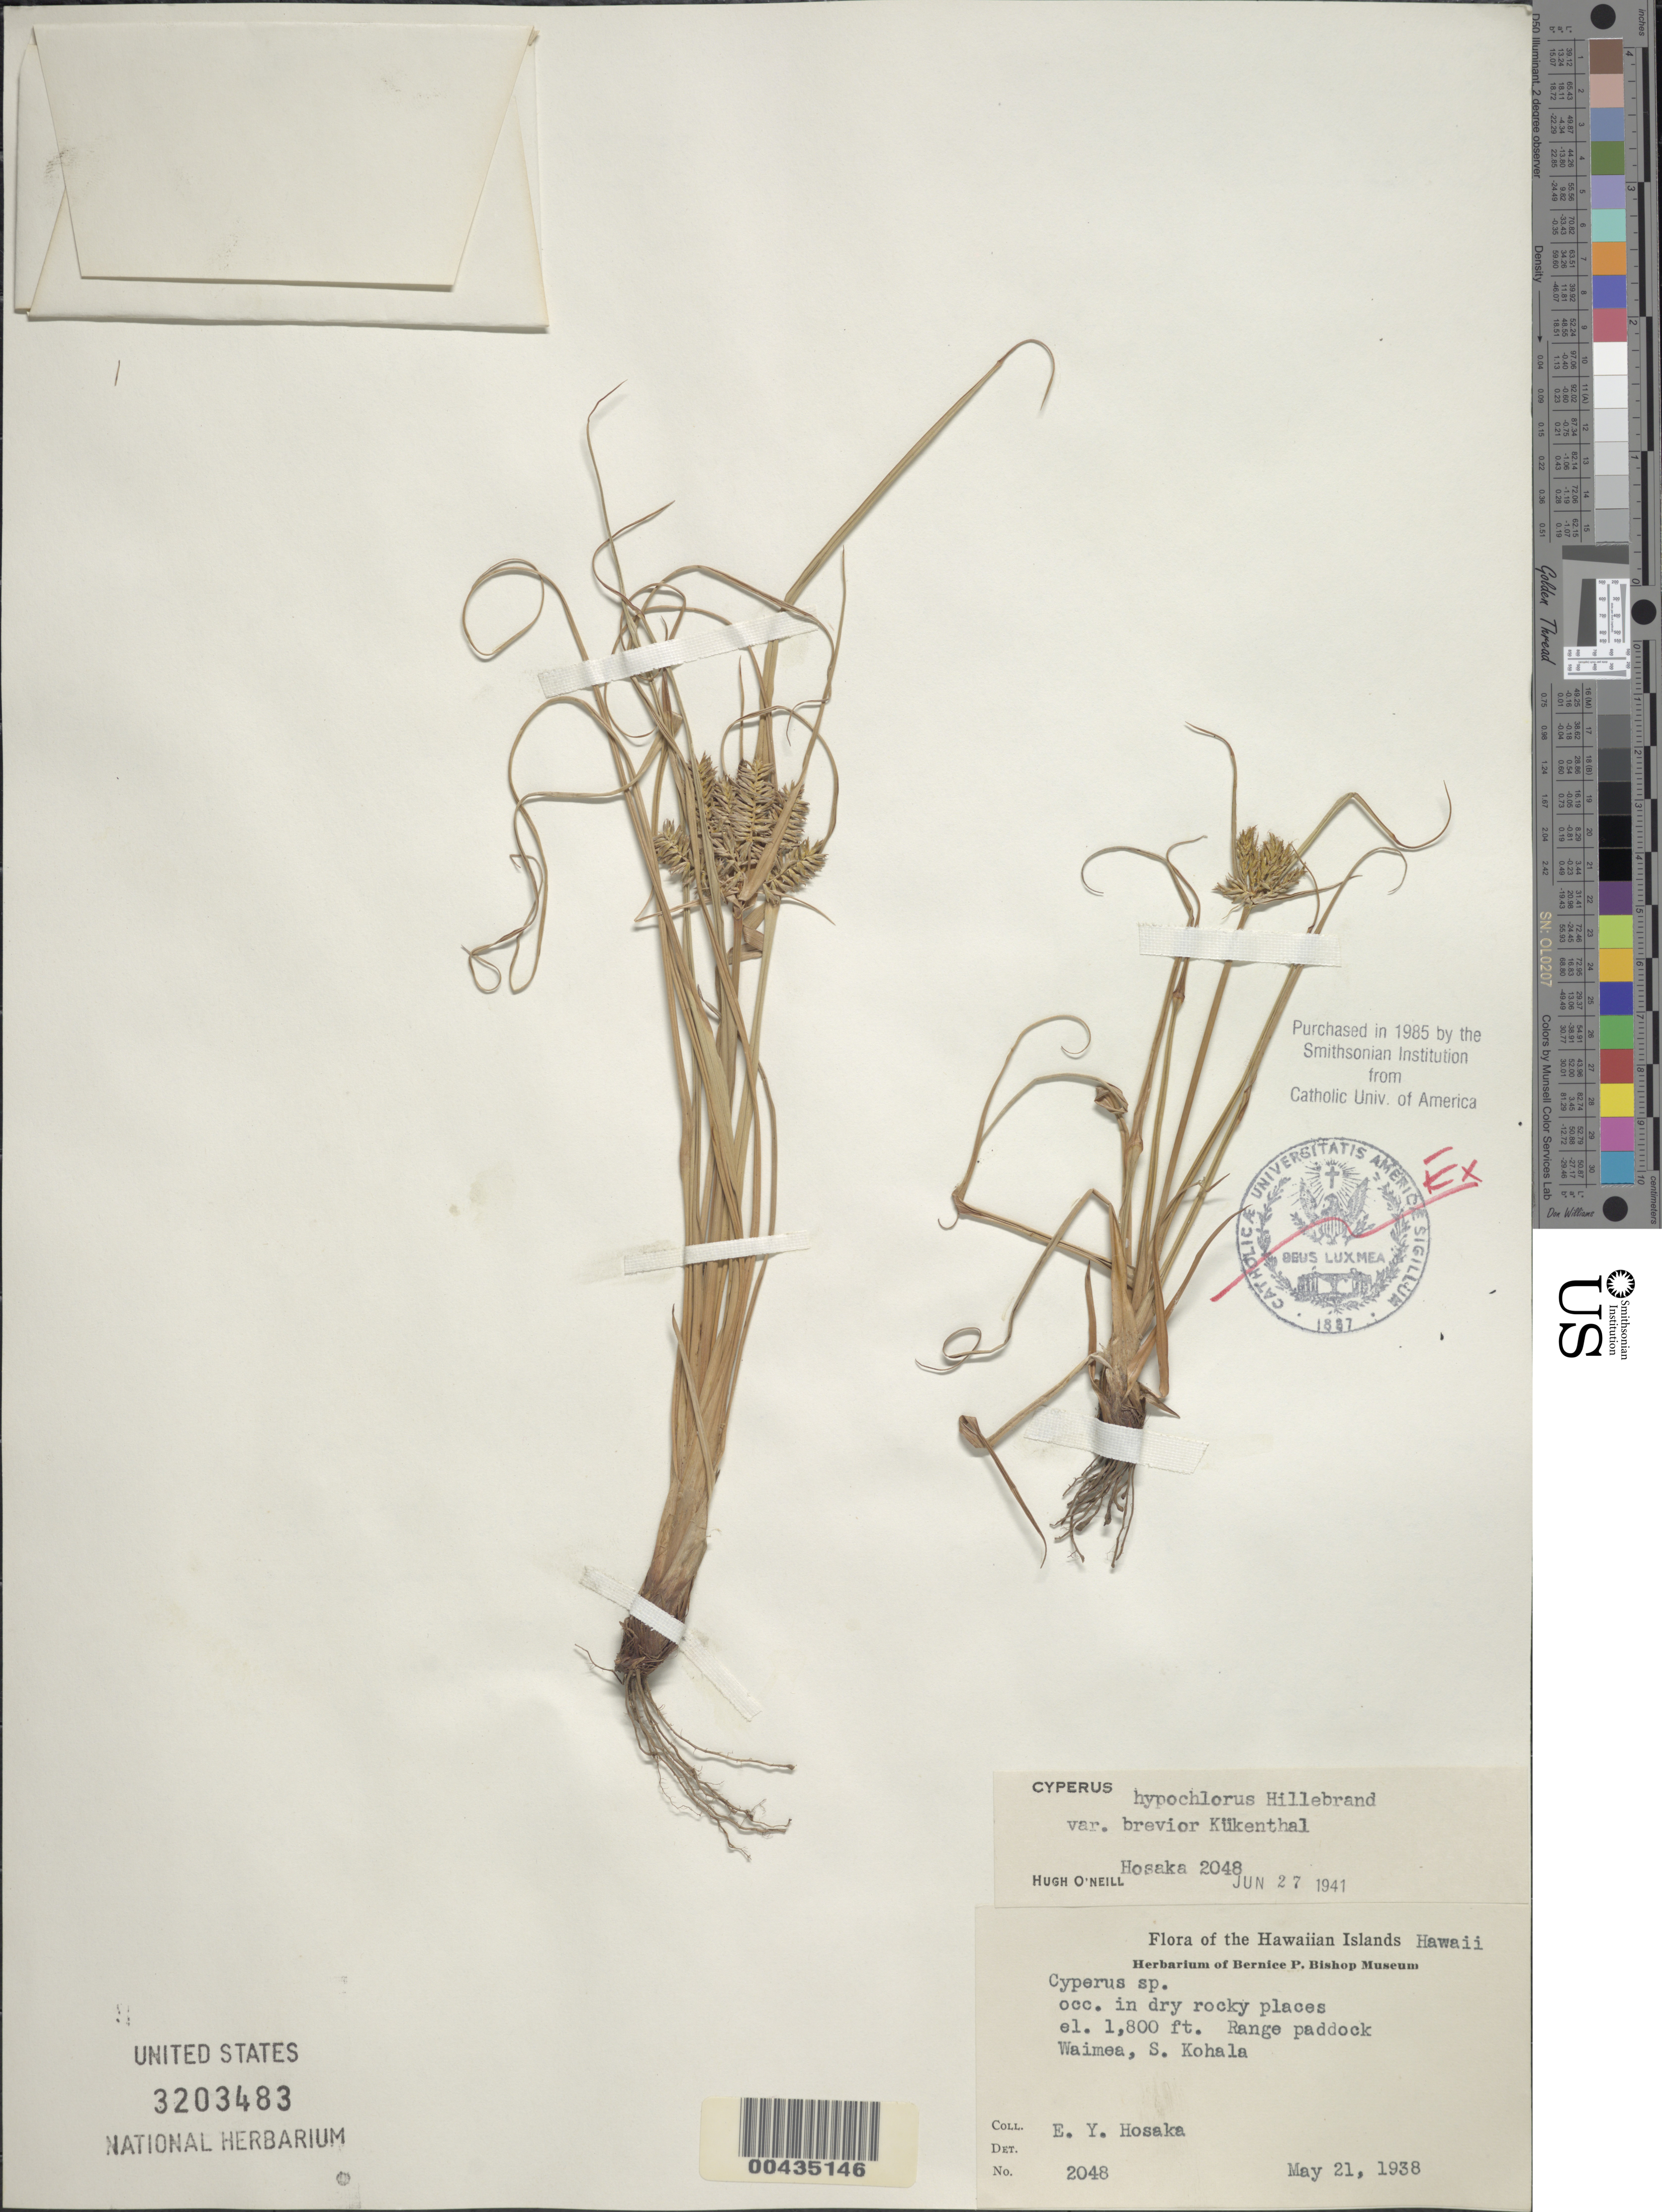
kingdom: Plantae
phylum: Tracheophyta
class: Liliopsida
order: Poales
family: Cyperaceae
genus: Cyperus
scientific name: Cyperus hypochlorus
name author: Hillebr.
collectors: E. Y. Hosaka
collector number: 2048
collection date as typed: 21 May 1938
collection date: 1938-05-21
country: United States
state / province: Hawaii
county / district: Hawaii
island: Hawaii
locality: Waimea, S Kohala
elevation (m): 549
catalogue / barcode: US 3203483